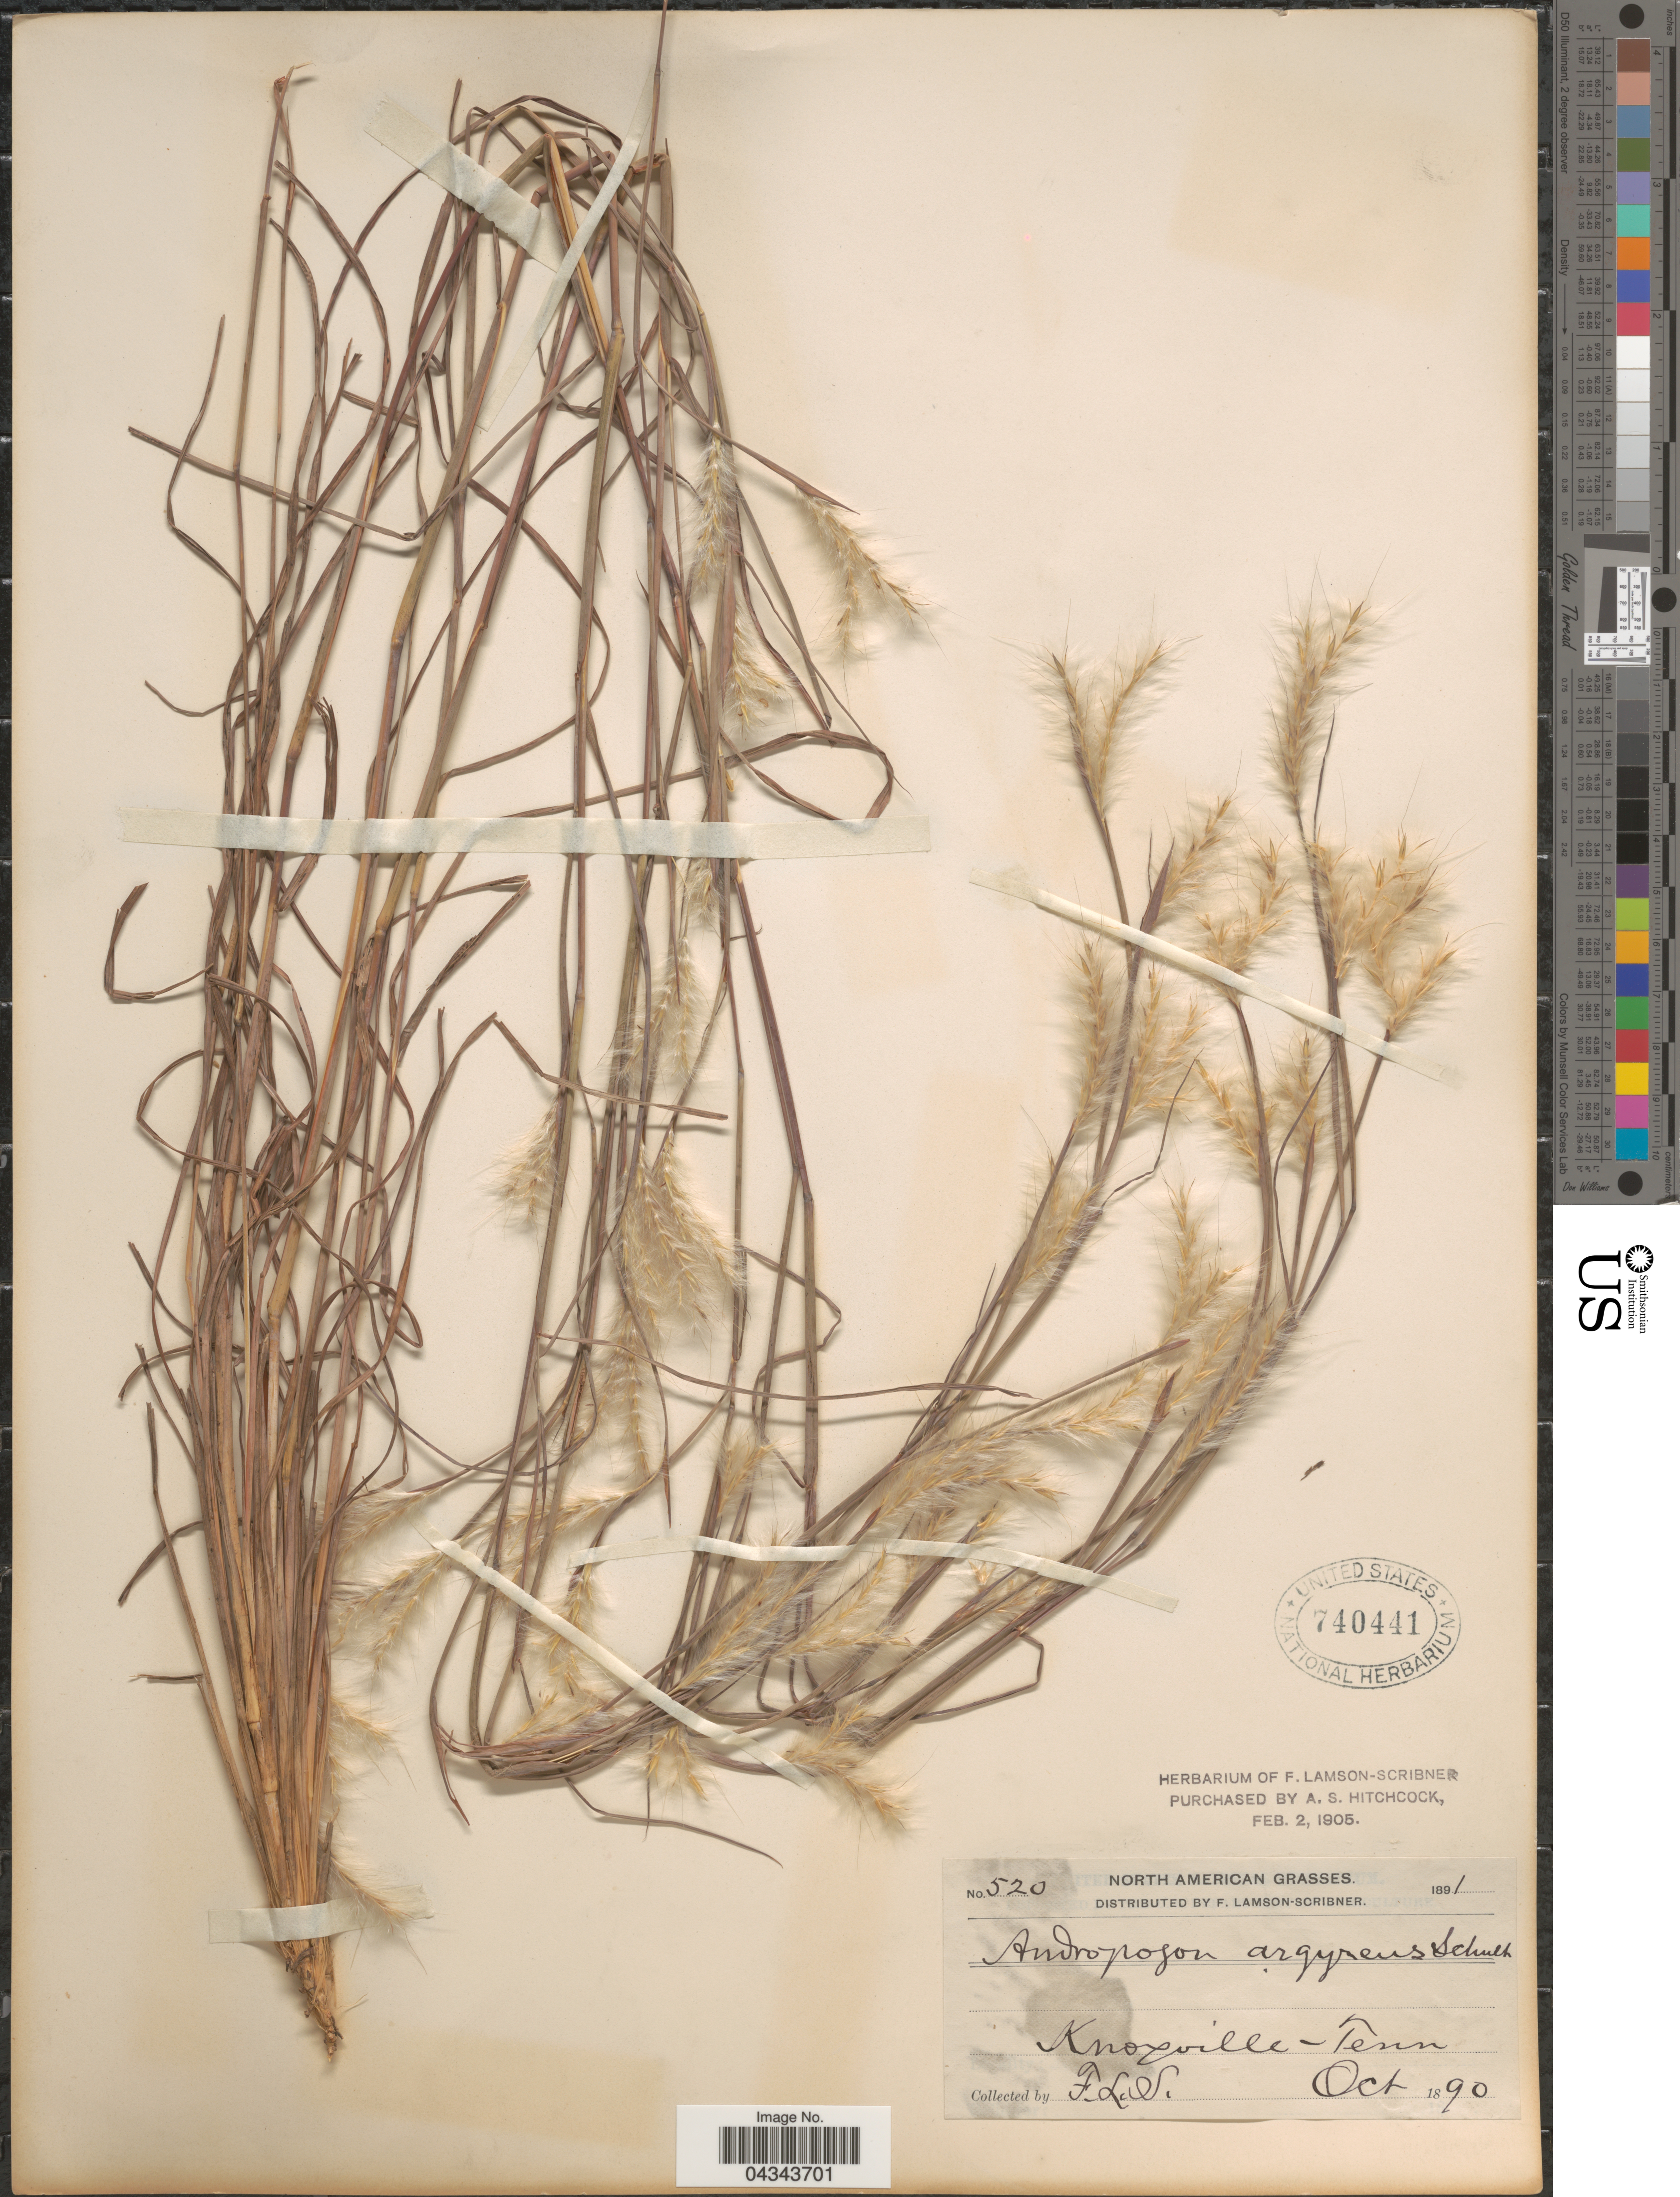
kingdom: Plantae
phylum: Tracheophyta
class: Liliopsida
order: Poales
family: Poaceae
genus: Andropogon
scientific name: Andropogon ternarius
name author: Michx.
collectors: F. Lamson-Scribner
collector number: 520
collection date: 1890-10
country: United States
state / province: Tennessee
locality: Knoxville.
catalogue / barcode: US 740441